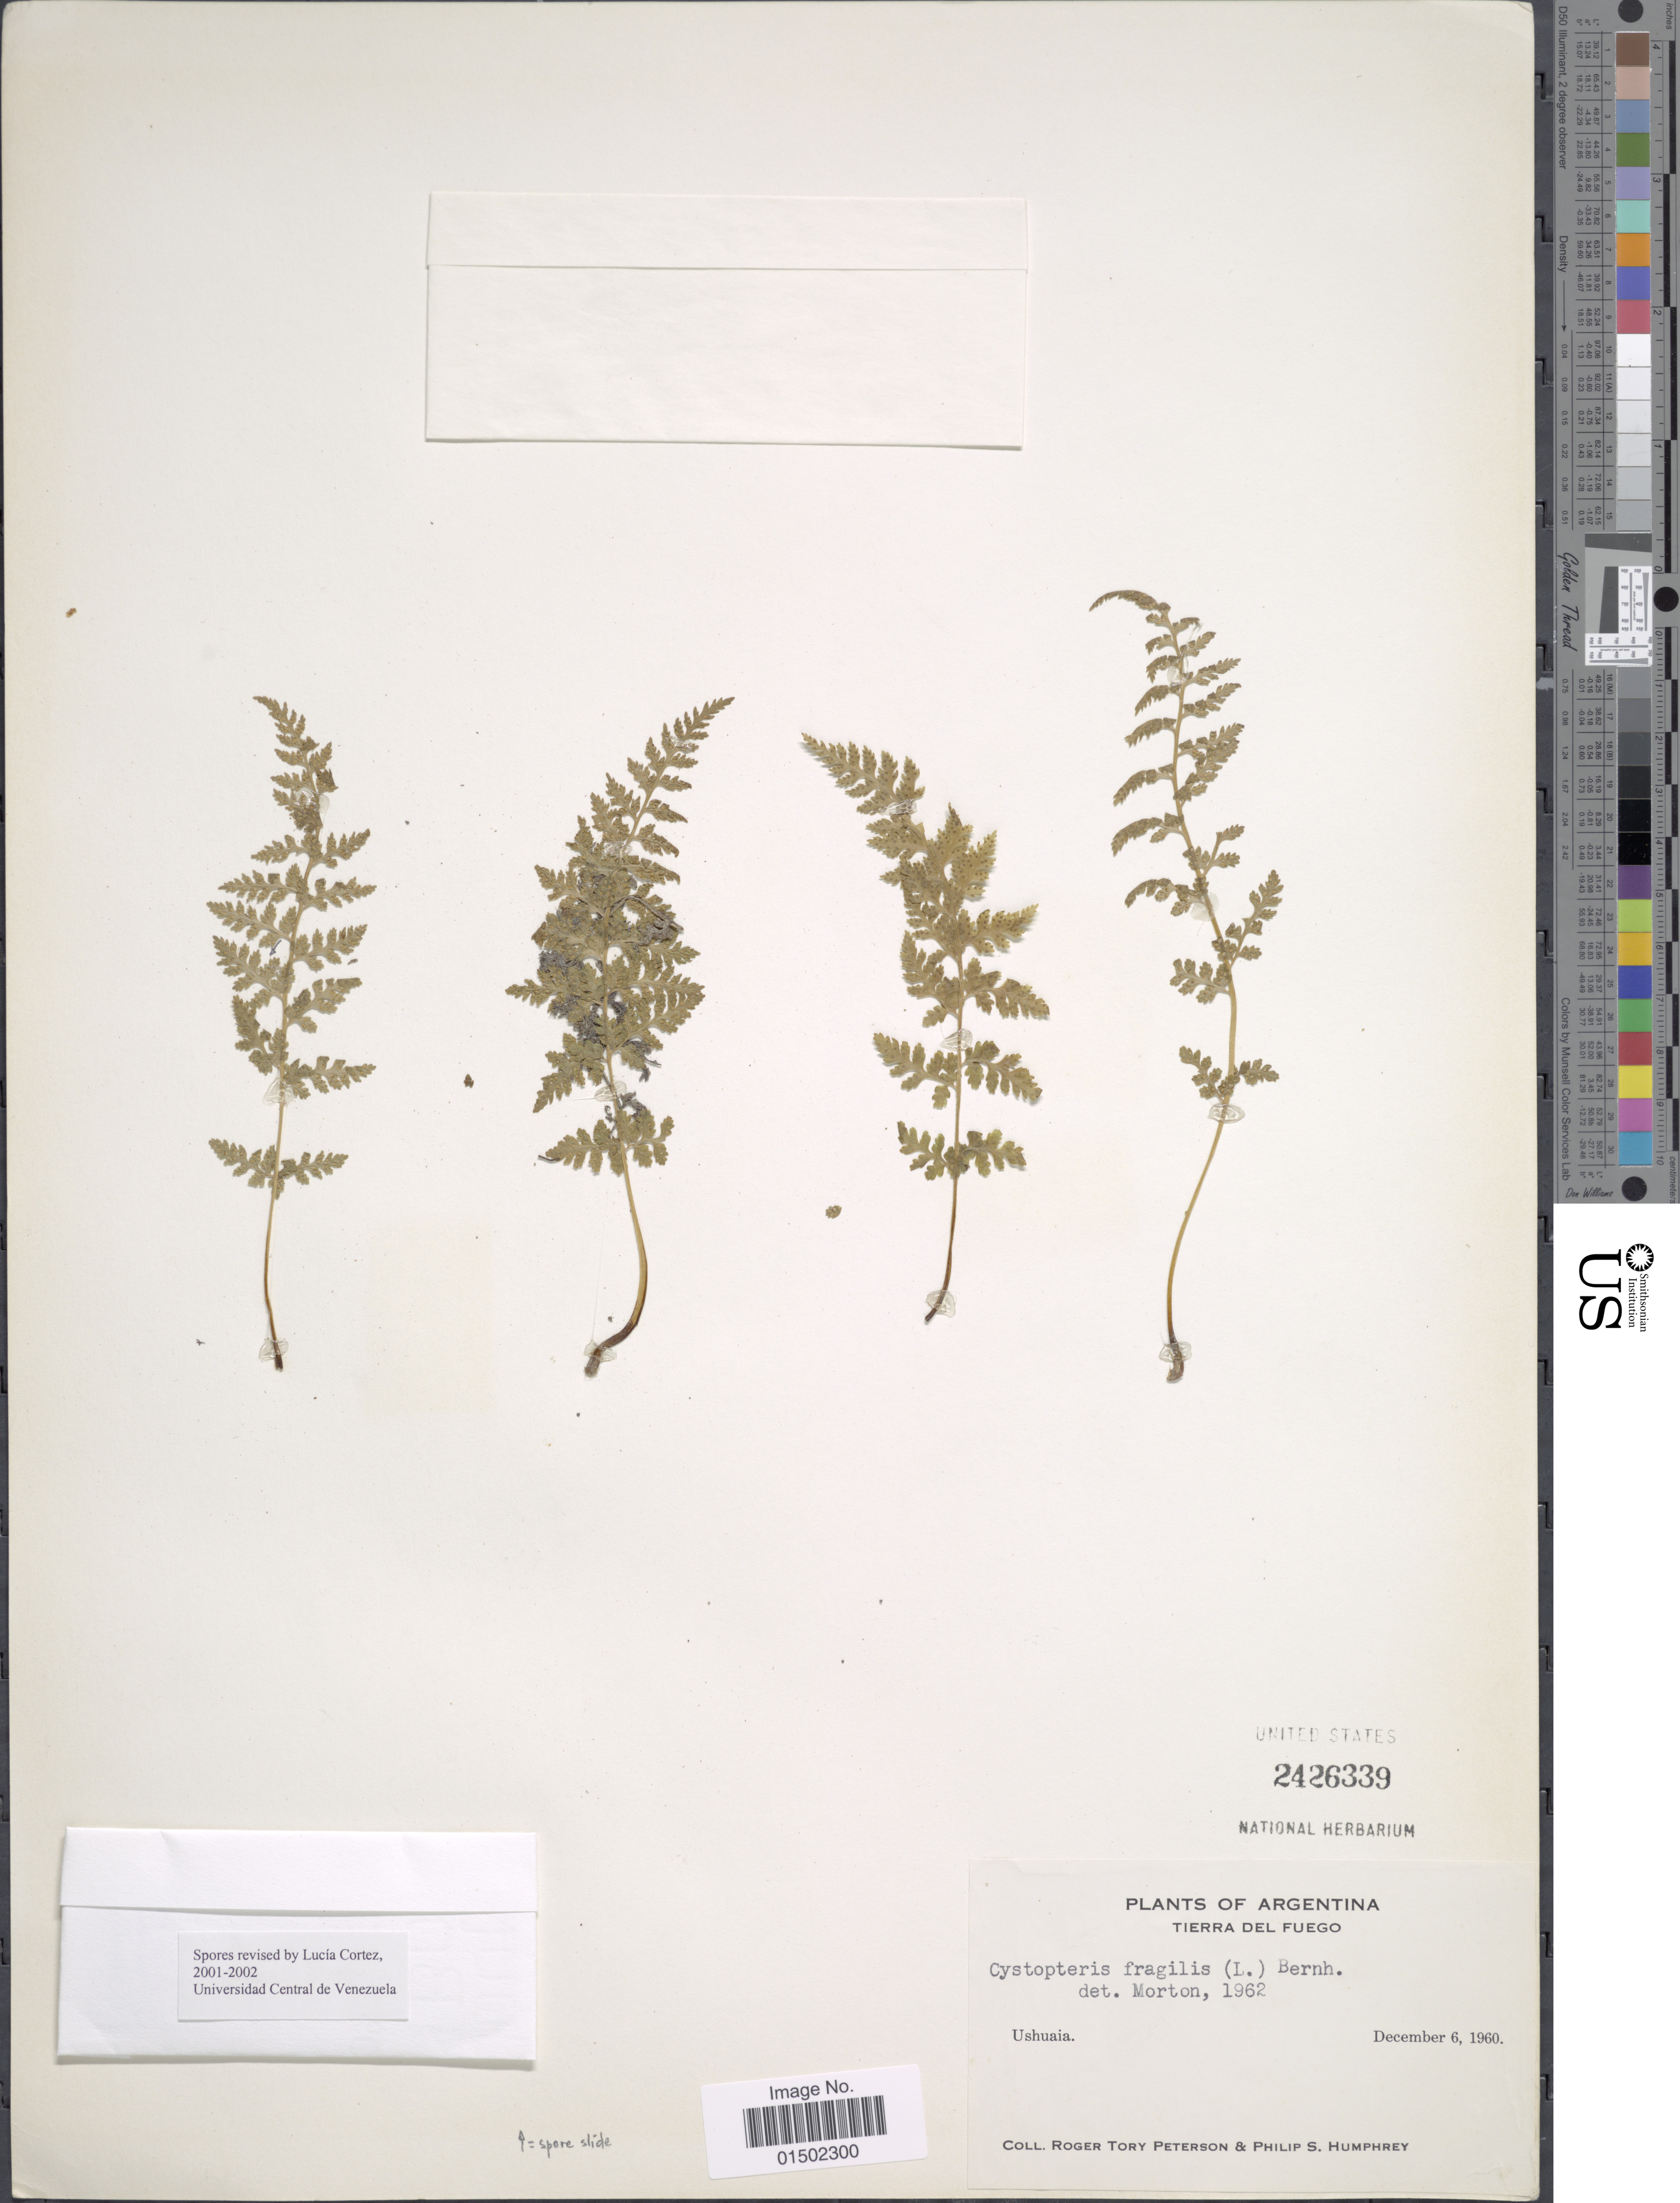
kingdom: Plantae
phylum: Tracheophyta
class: Polypodiopsida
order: Polypodiales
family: Cystopteridaceae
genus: Cystopteris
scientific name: Cystopteris fragilis var. apiiformis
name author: (Gand.) C. Chr.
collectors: R. Peterson & P. Humphrey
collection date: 1960-12-06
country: Argentina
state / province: Tierra del Fuego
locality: Ushuaia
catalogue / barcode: US 2426339